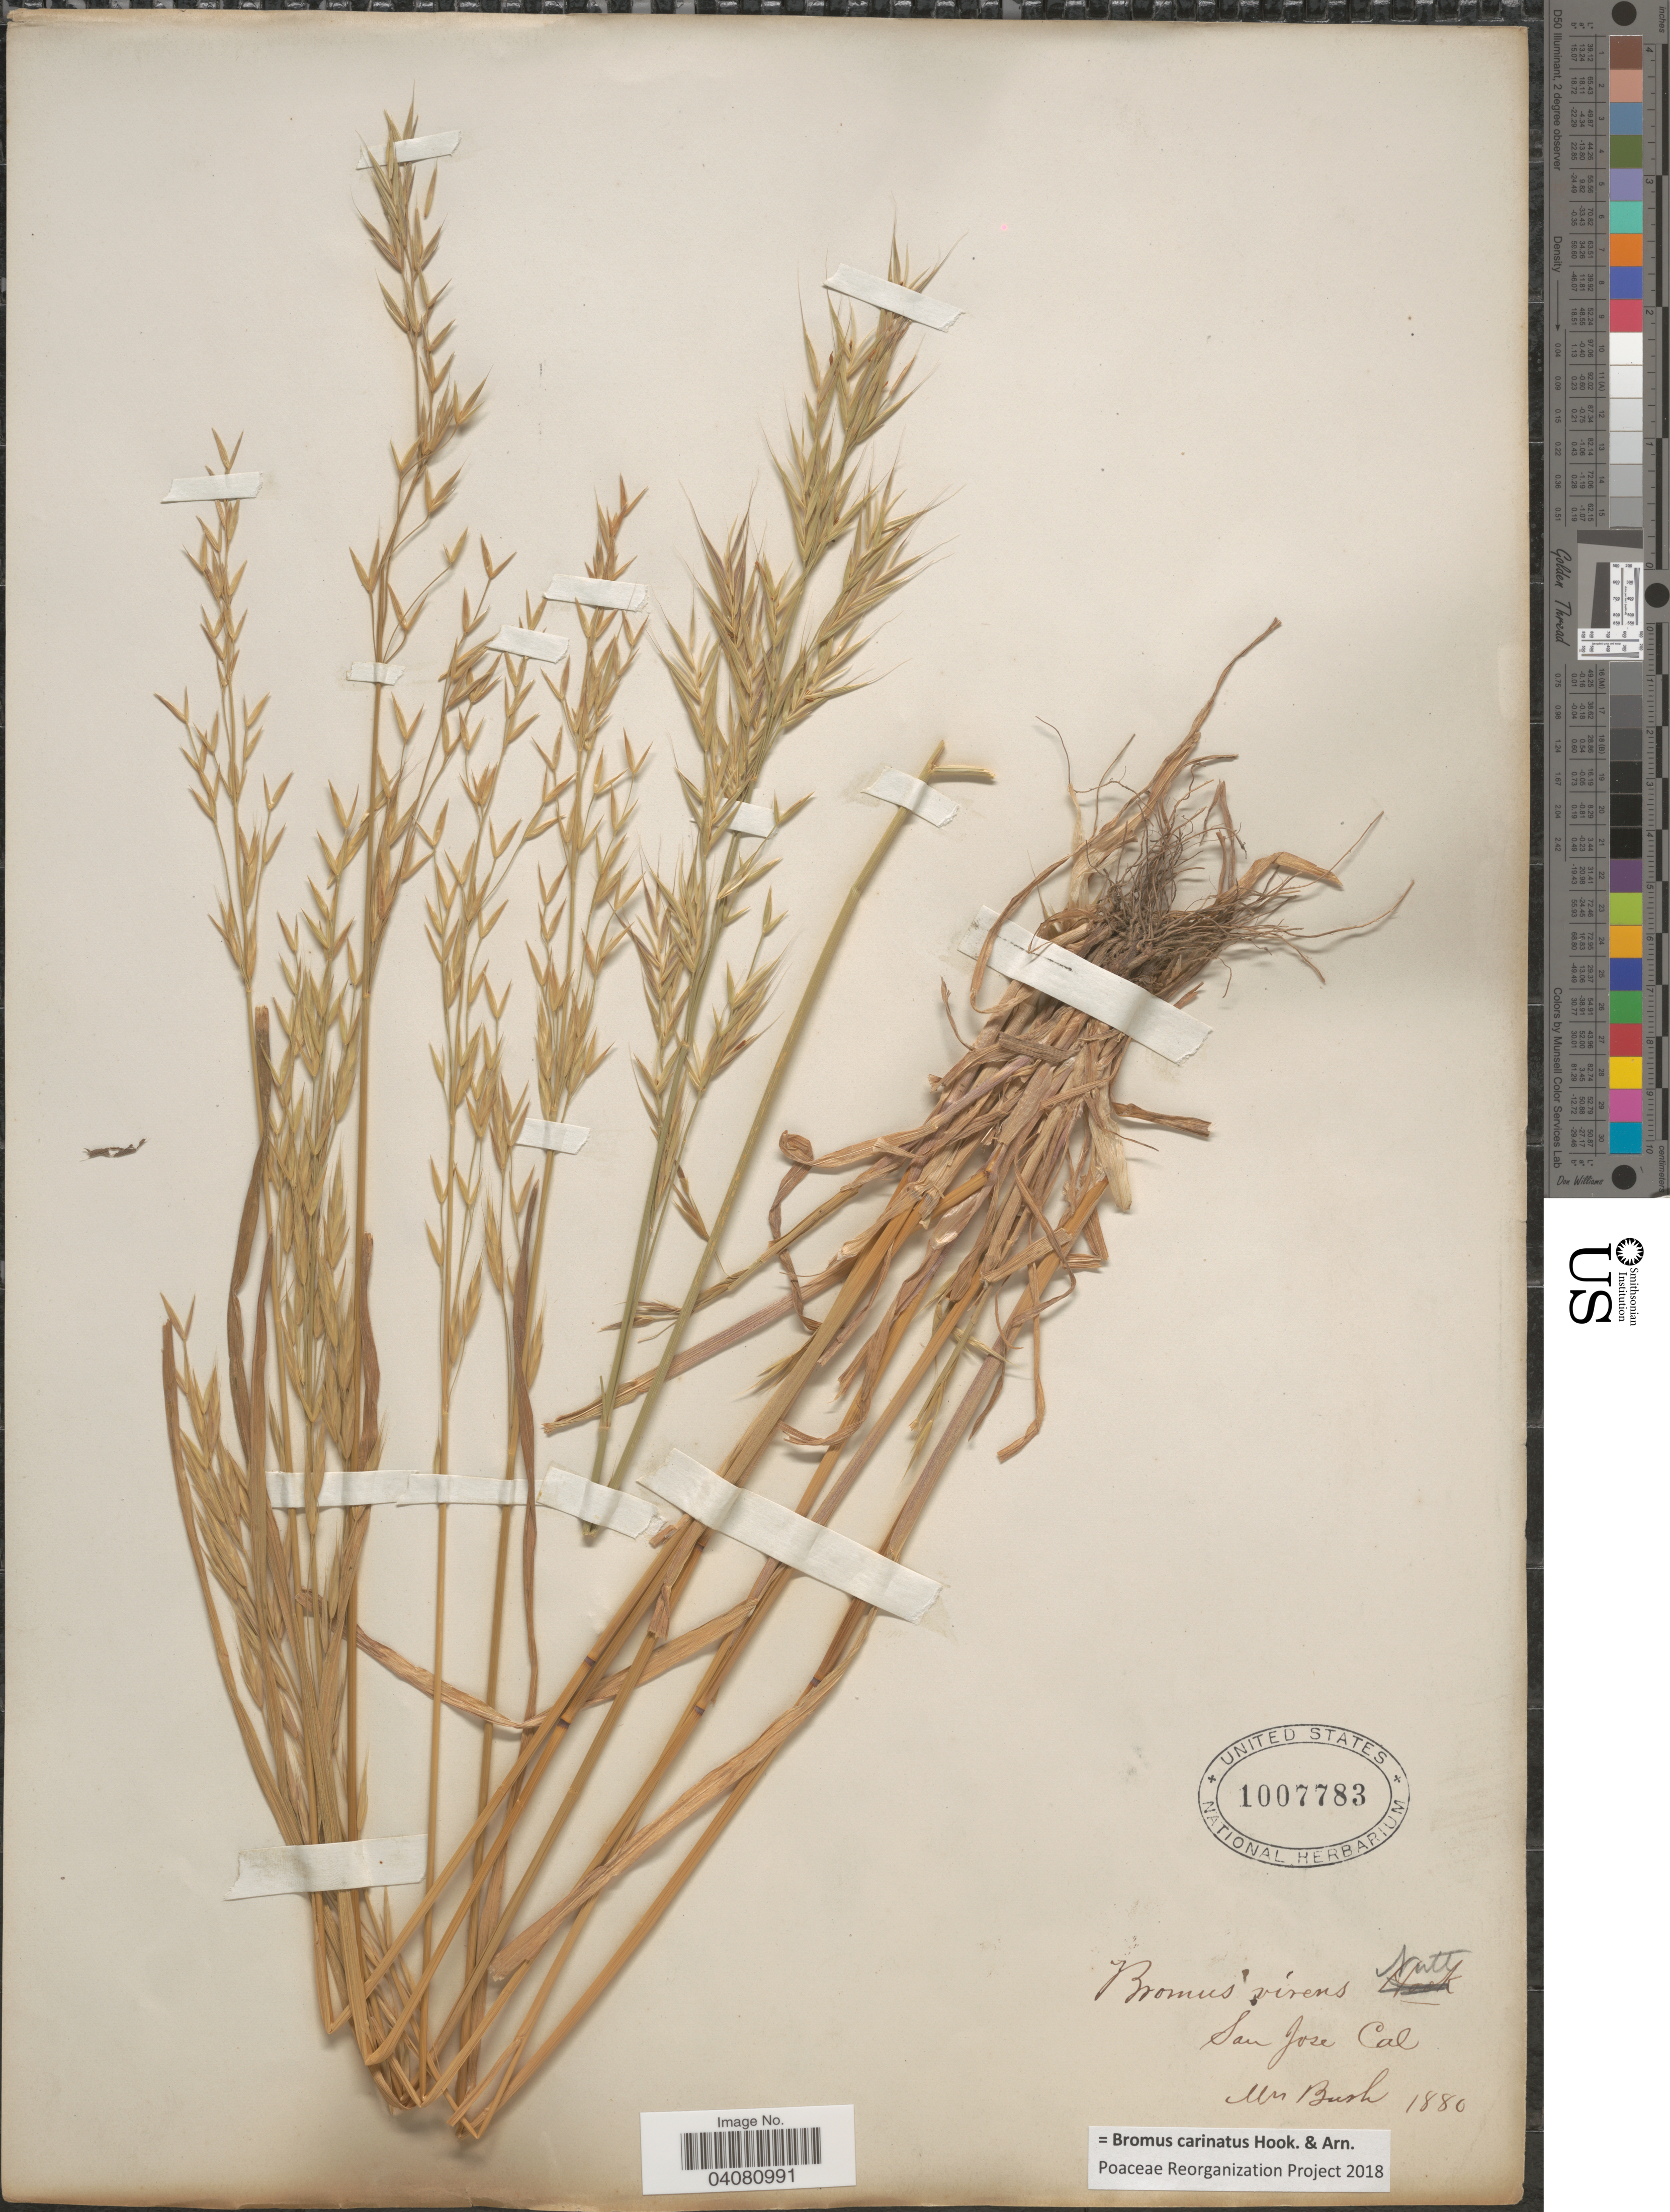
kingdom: Plantae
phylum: Tracheophyta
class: Liliopsida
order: Poales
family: Poaceae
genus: Bromus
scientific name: Bromus carinatus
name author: Hook. & Arn.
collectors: Bush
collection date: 1880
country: United States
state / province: California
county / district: Santa Clara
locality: San Jose.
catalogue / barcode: US 1007783